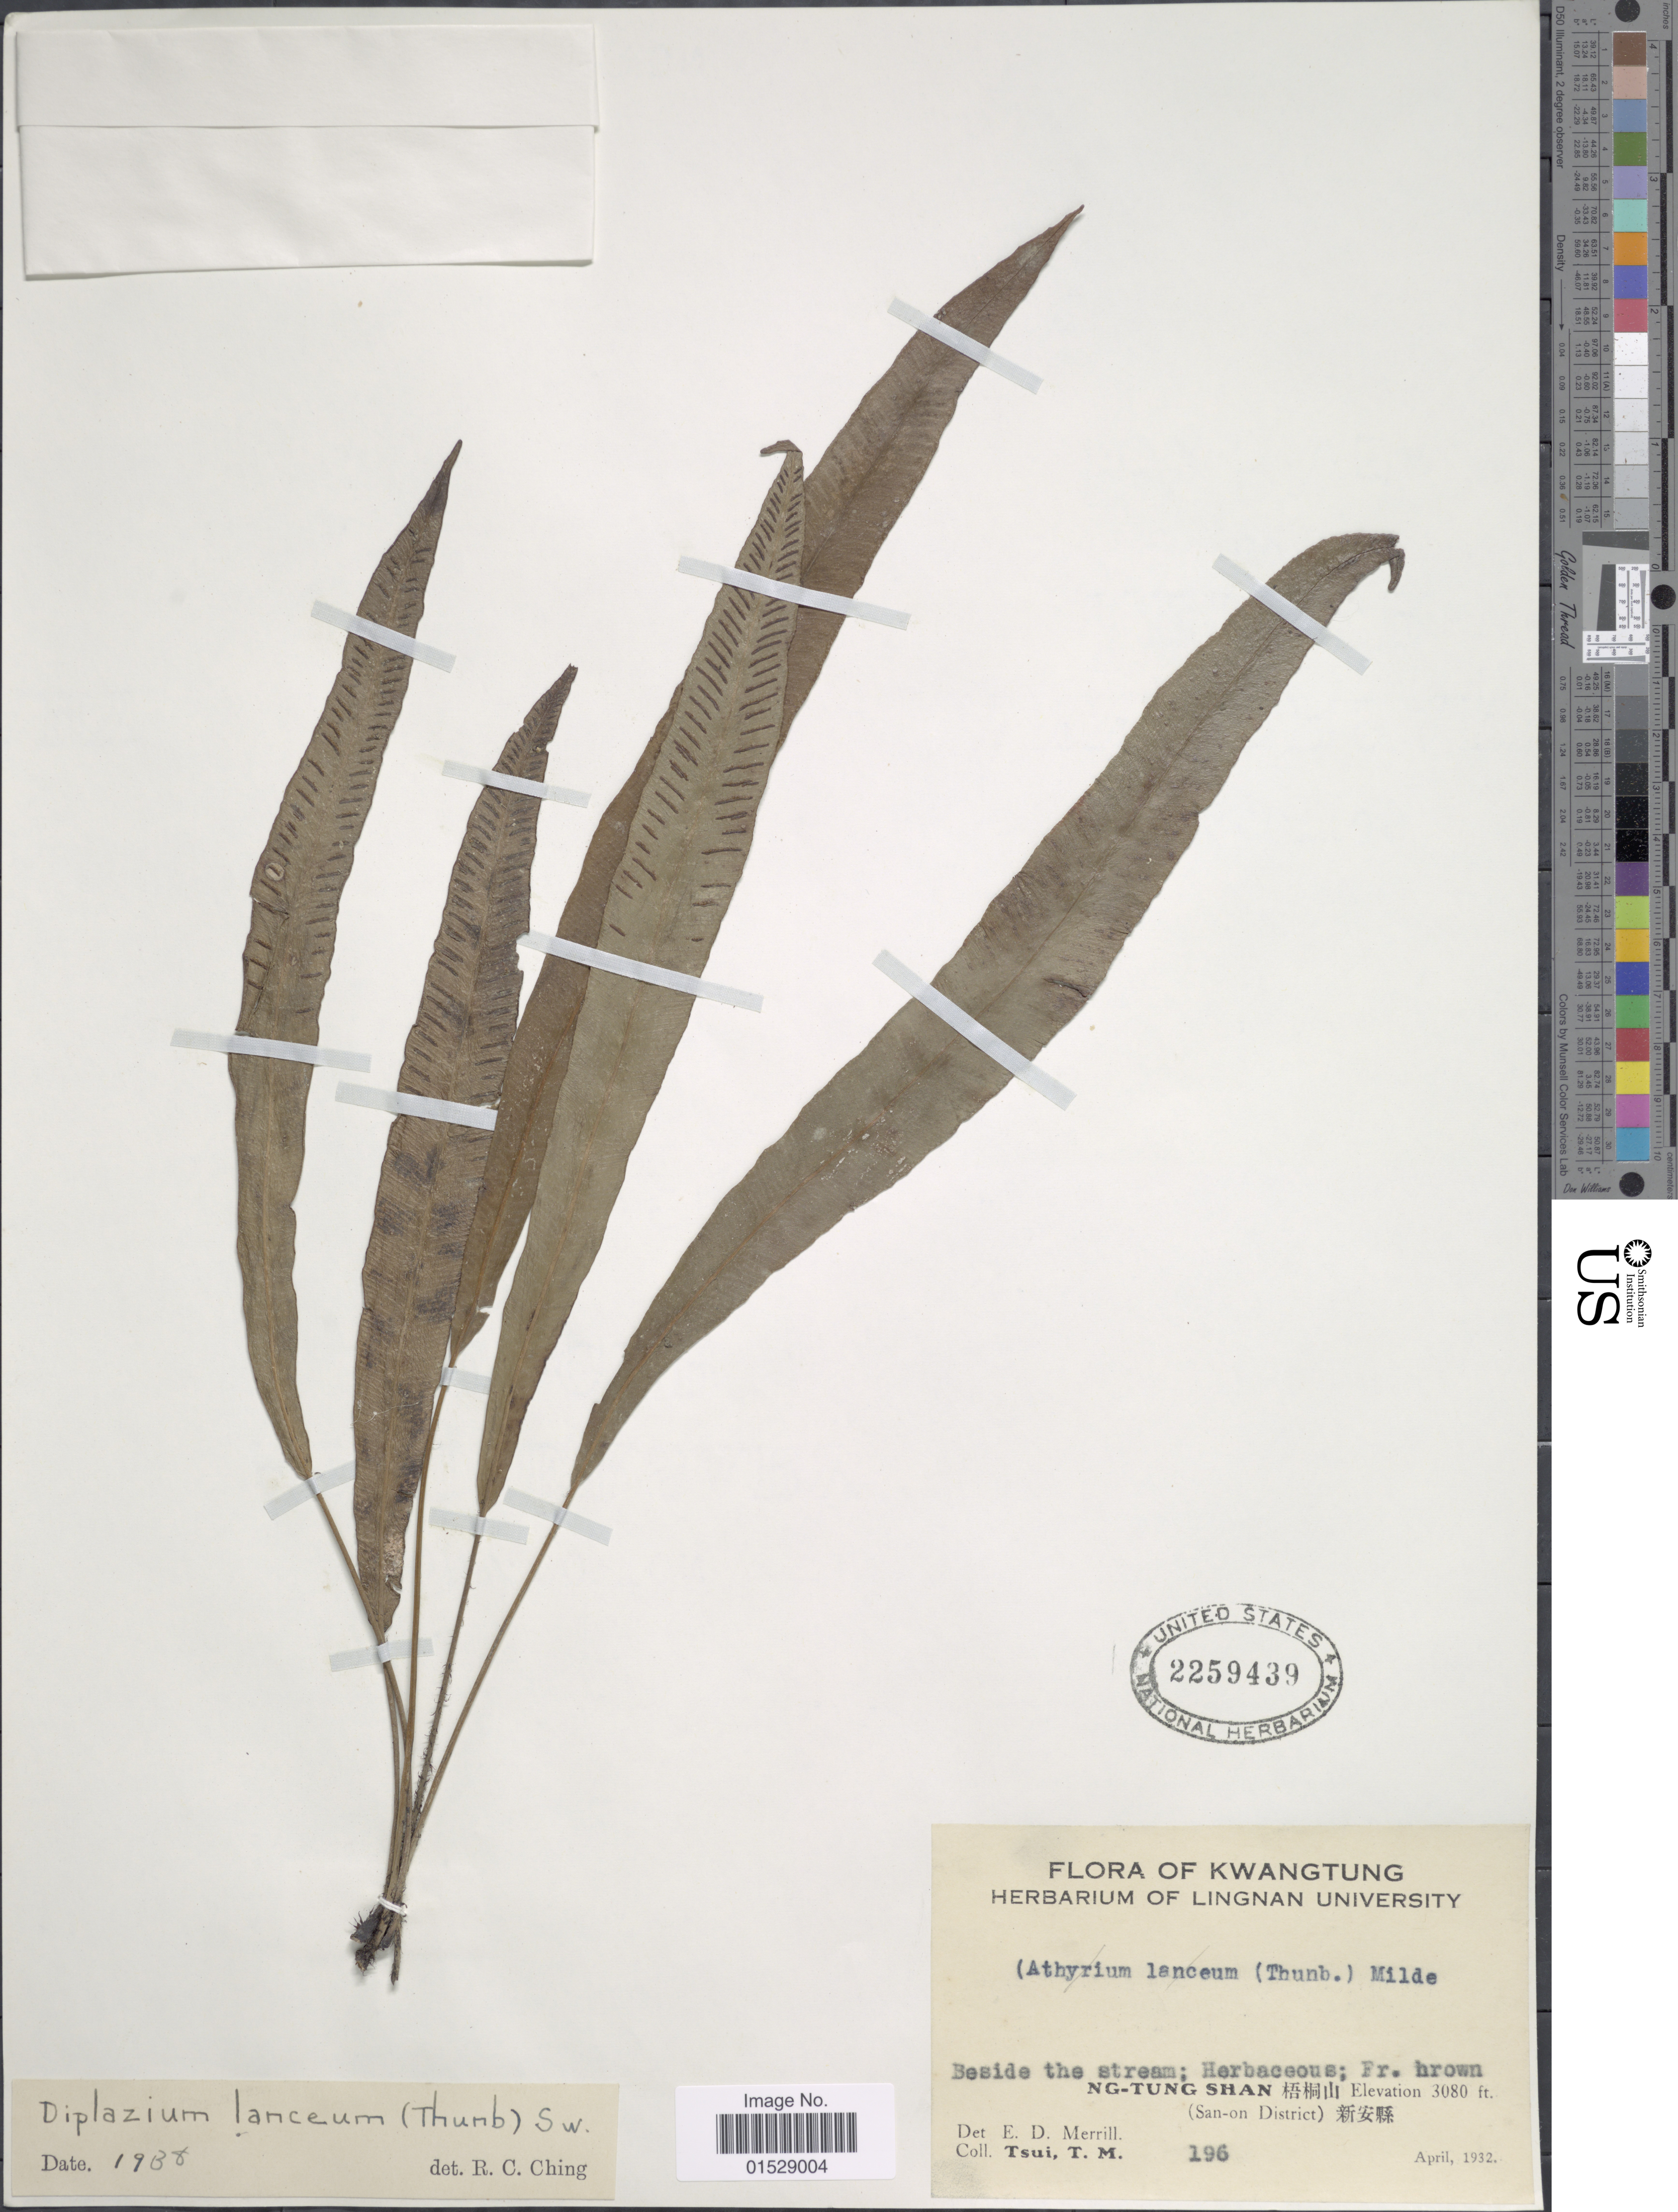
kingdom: Plantae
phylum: Tracheophyta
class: Polypodiopsida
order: Polypodiales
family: Athyriaceae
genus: Deparia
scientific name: Deparia lancea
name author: (Thunb.) Fraser-Jenk.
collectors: T. Tsui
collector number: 196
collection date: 1932-04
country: China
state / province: Guangdong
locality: Kwangtung, beside the stream; Herbaceous; Fr. brown, Ng-tung Shan, (San-on District)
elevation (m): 939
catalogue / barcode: US 2259439